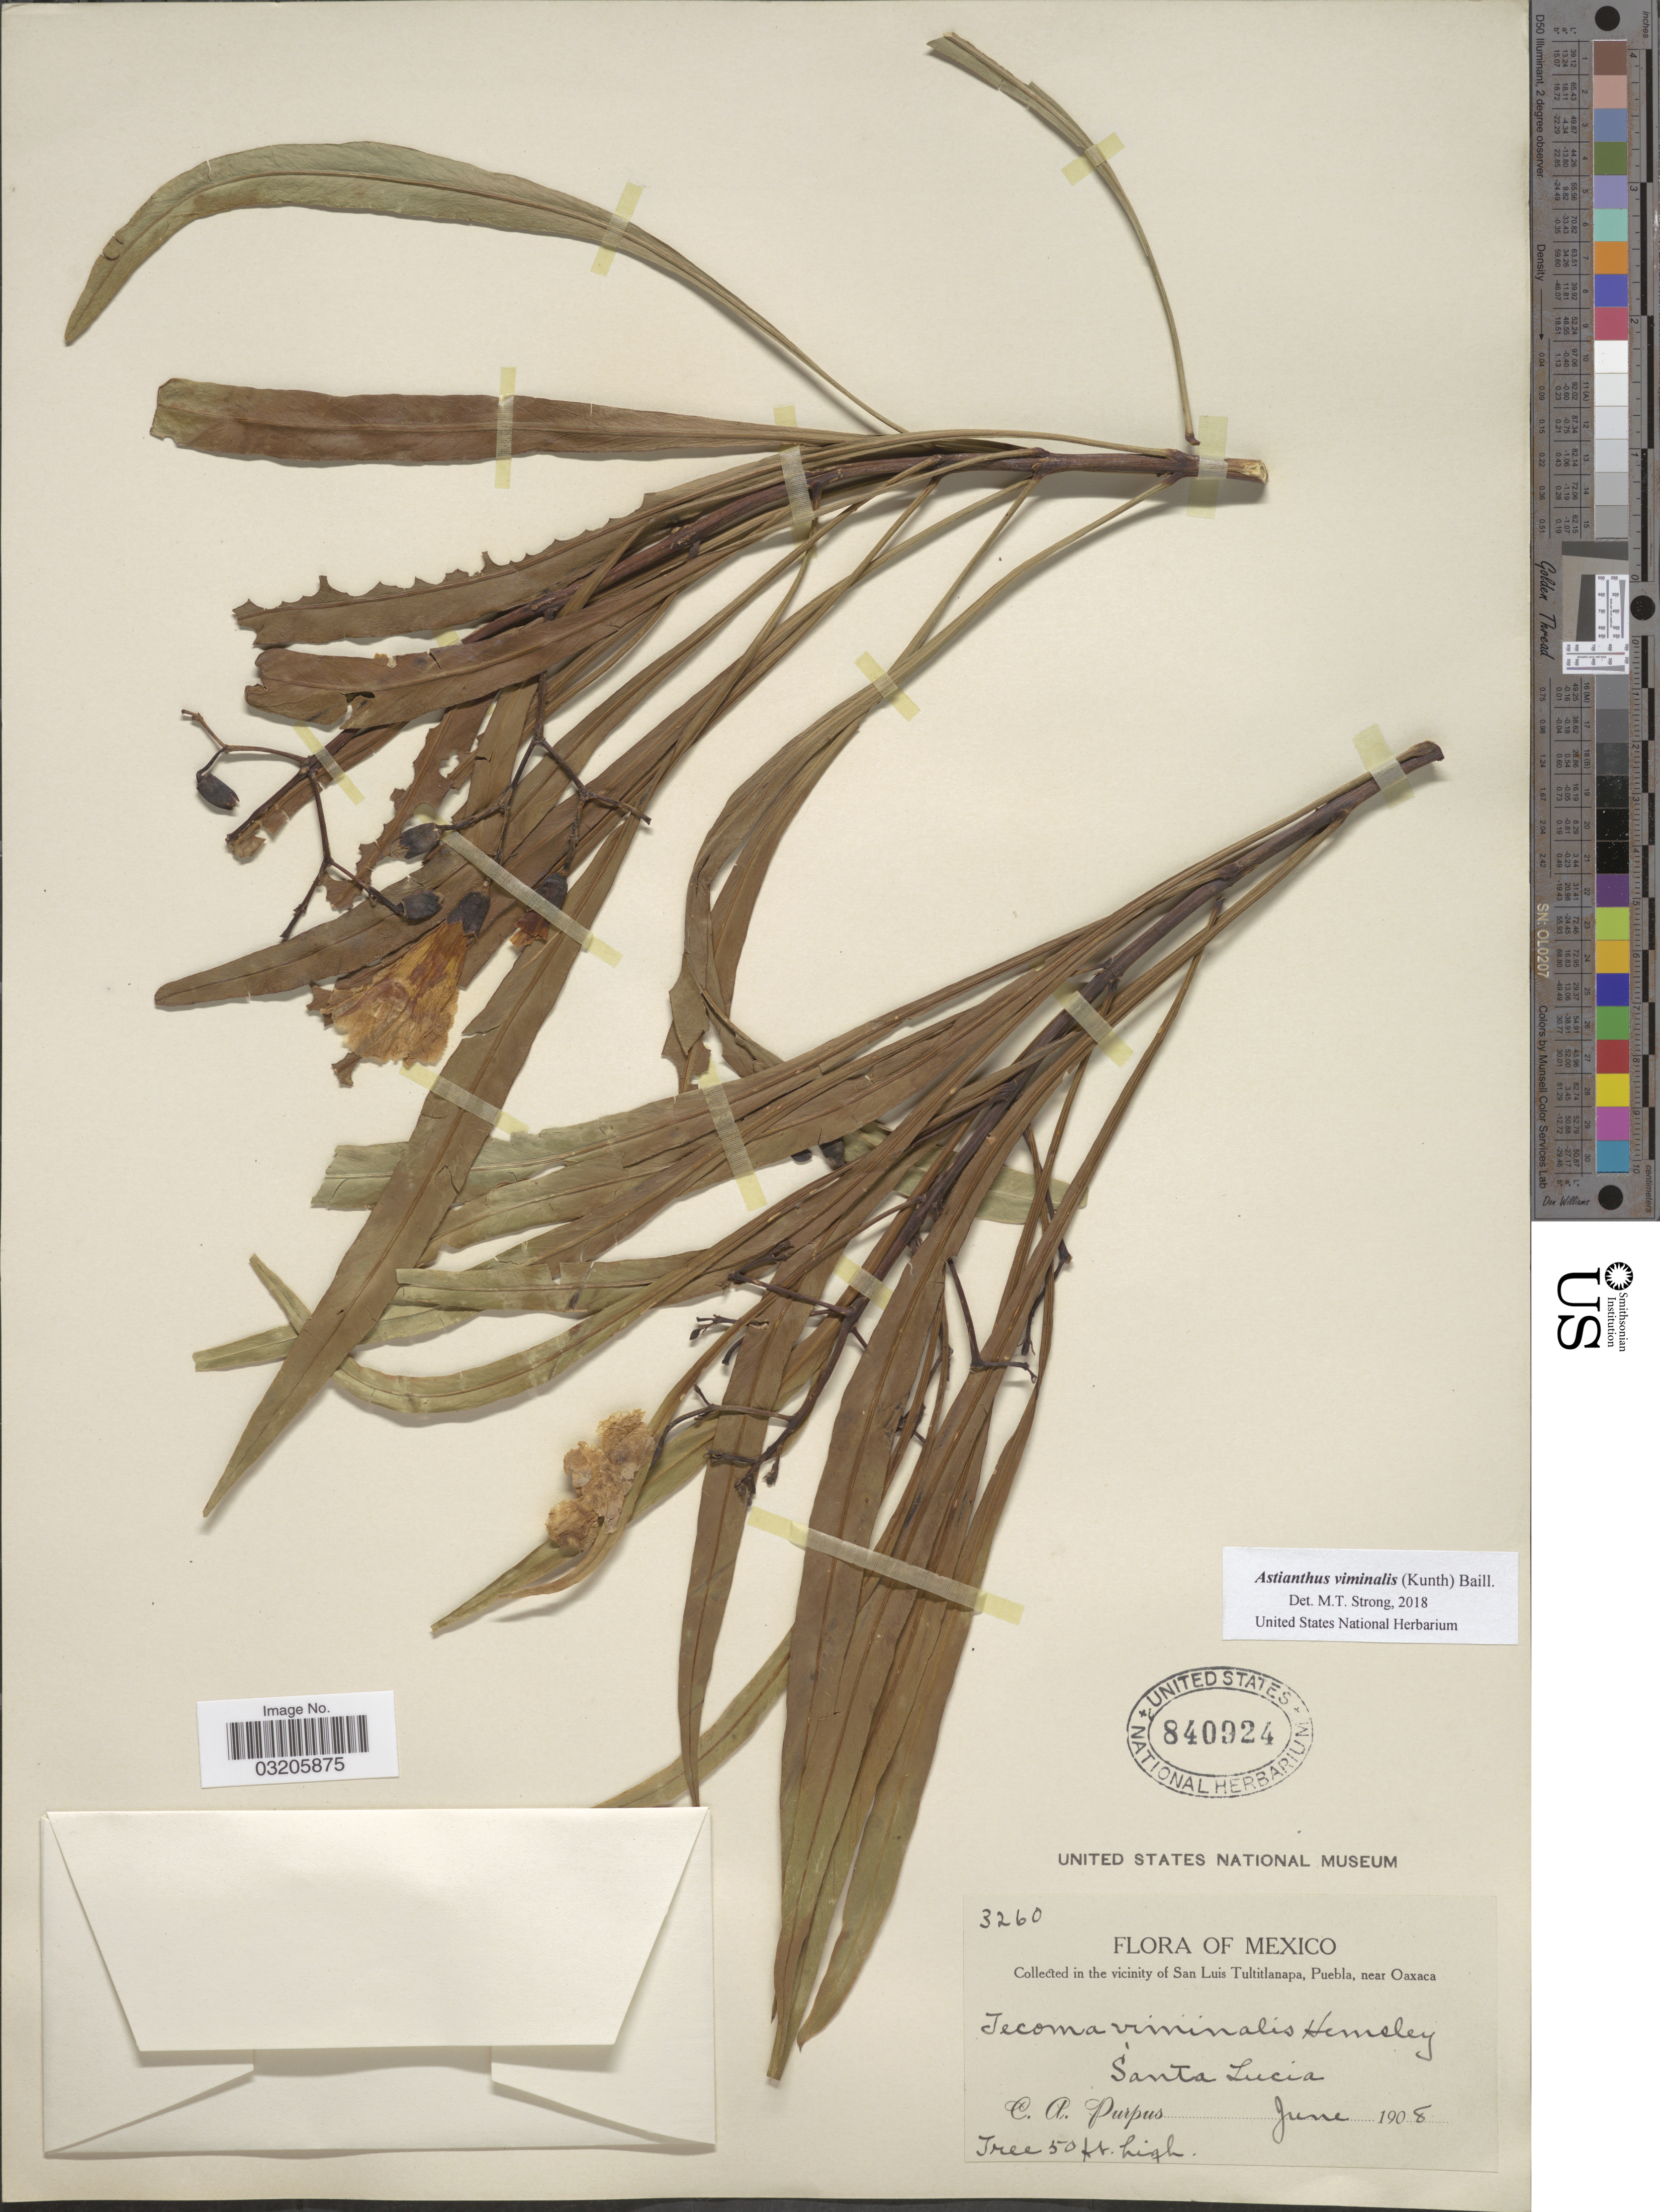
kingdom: Plantae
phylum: Tracheophyta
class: Magnoliopsida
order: Lamiales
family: Bignoniaceae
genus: Astianthus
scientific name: Astianthus viminalis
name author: (Kunth) Baill.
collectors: C. A. Purpus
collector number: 3260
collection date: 1908-06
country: Mexico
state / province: Puebla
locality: In the vicinity of San Luis Tultitlanapa, near Oaxaca. Santa Lucia.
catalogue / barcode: US 840924